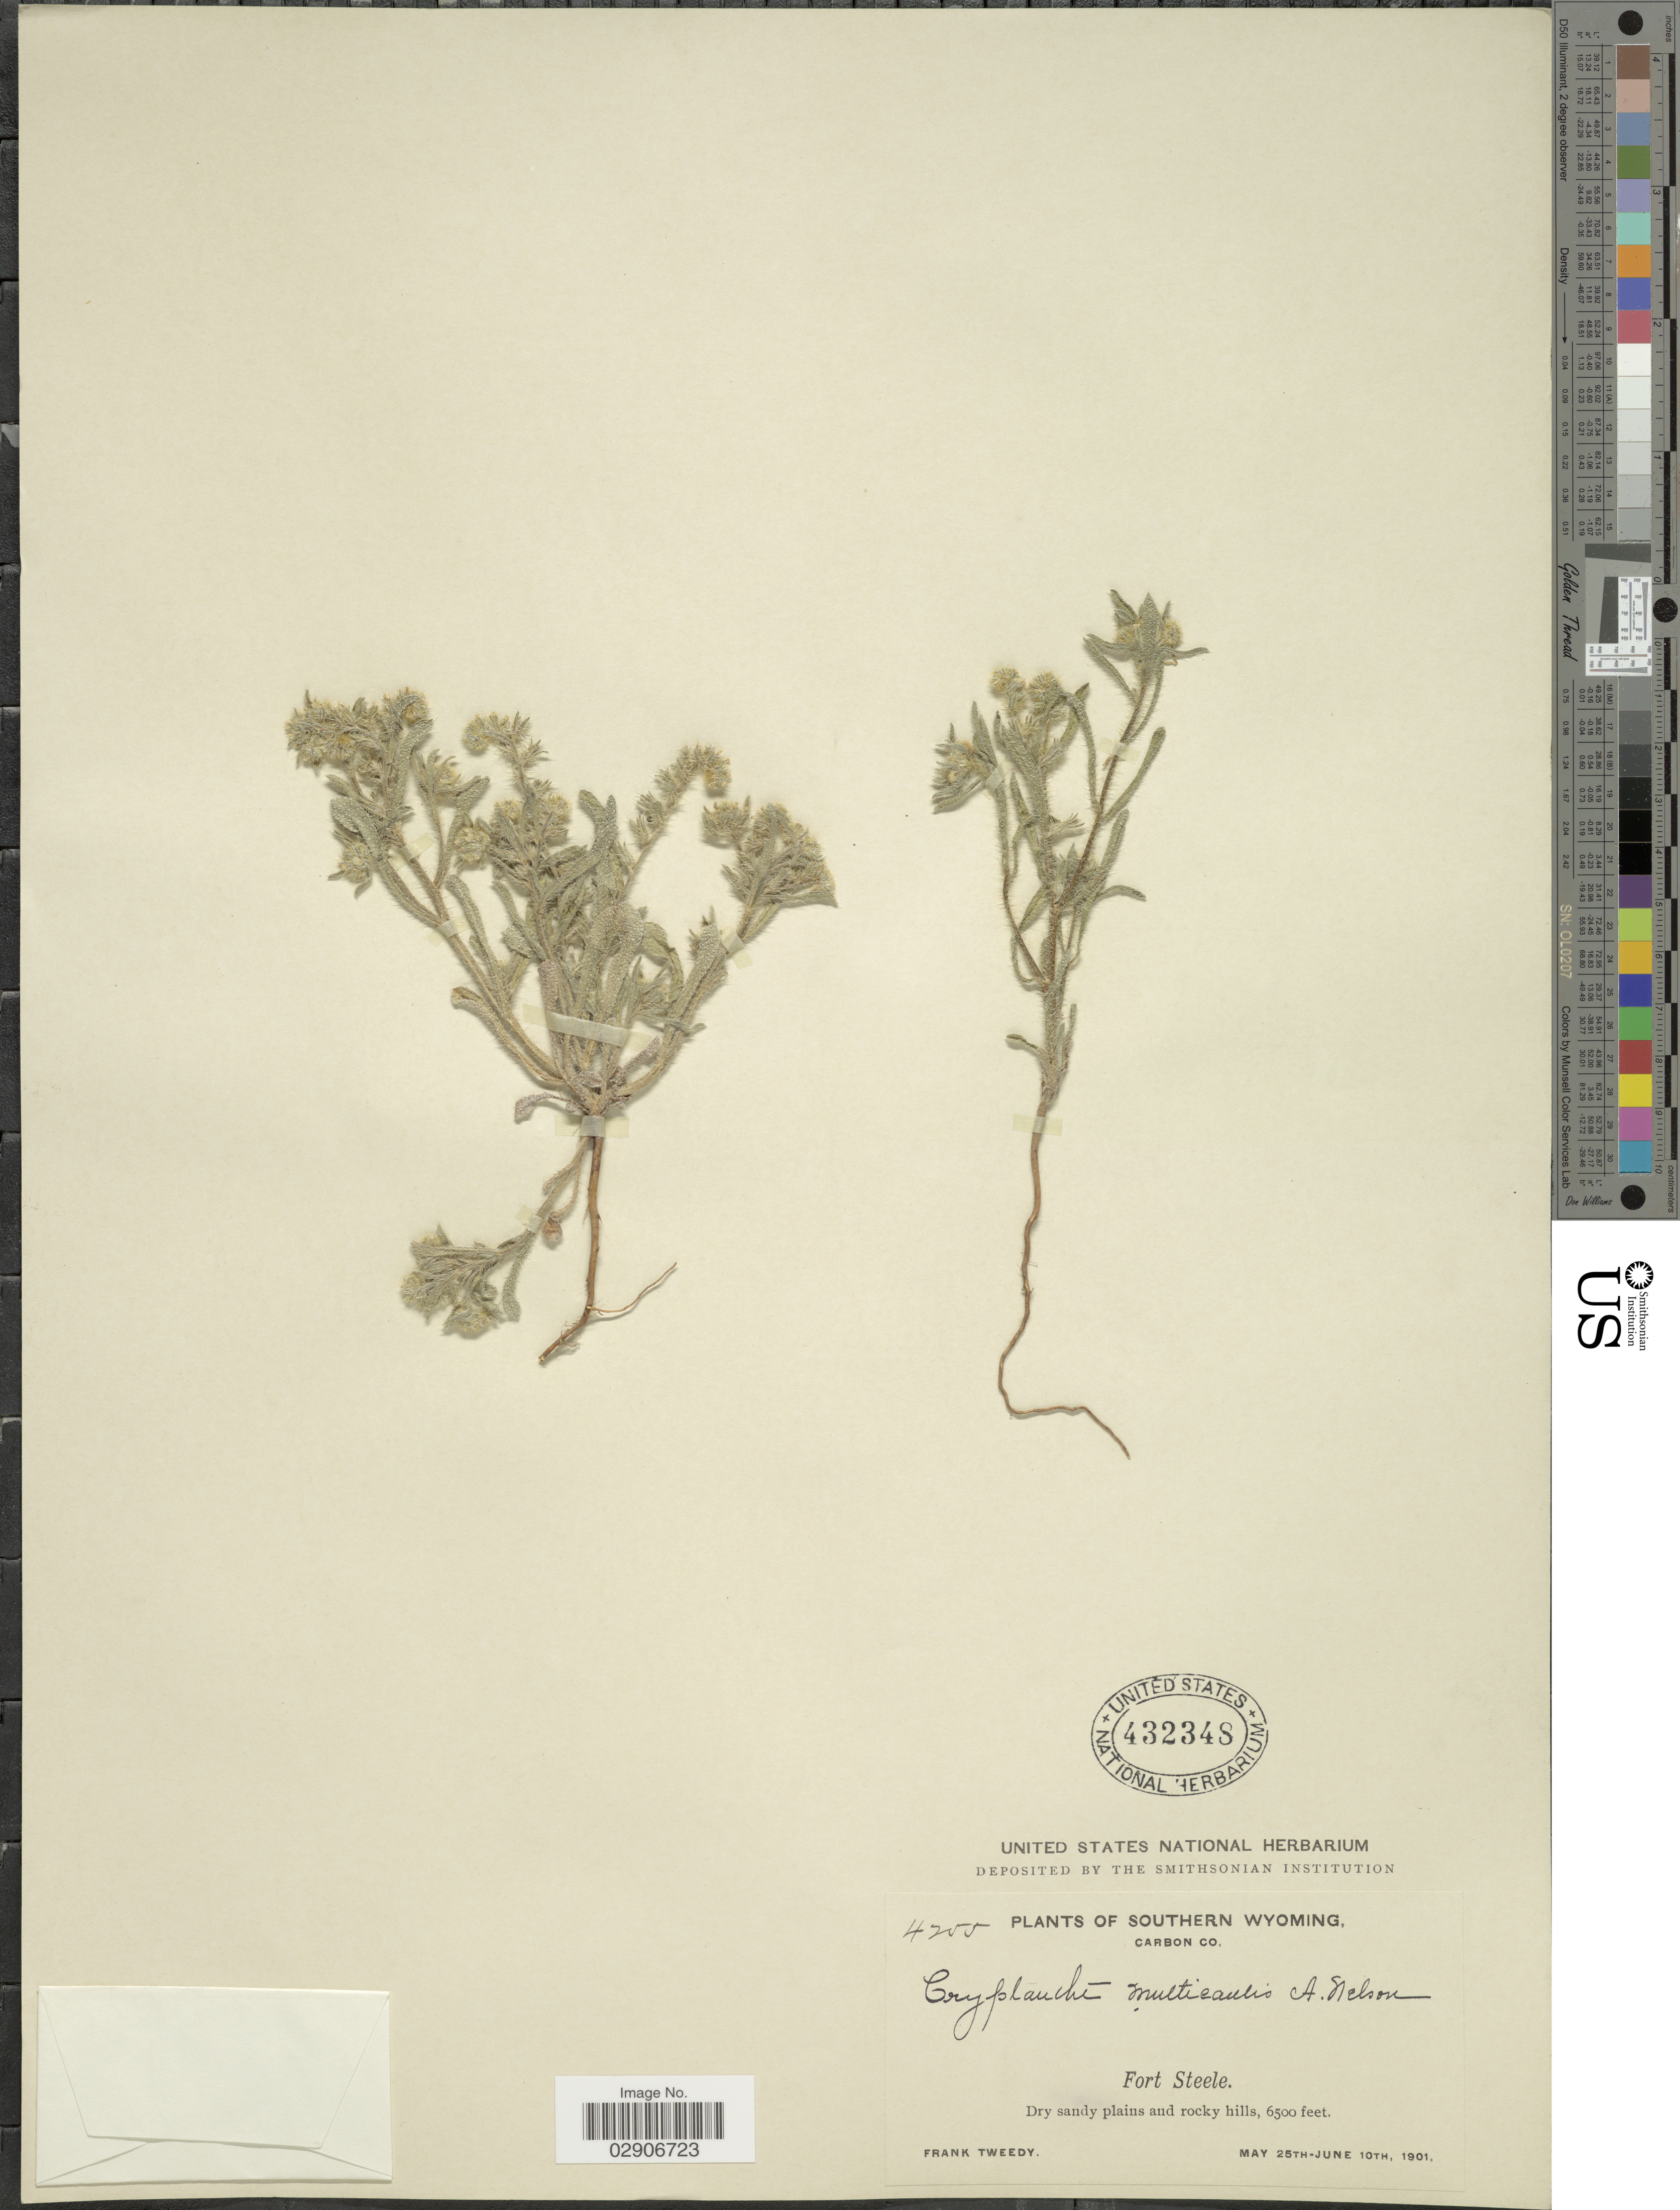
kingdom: Plantae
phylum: Tracheophyta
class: Magnoliopsida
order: Boraginales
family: Boraginaceae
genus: Cryptantha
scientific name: Cryptantha ambigua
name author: (A. Gray) Greene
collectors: F. Tweedy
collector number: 4255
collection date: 1901-05-25/1901-06-10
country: United States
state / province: Wyoming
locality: Fort Steele. Dry sandy plains and rocky hills. Southern Wyoming. Carbon Co.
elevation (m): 1981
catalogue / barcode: US 432348